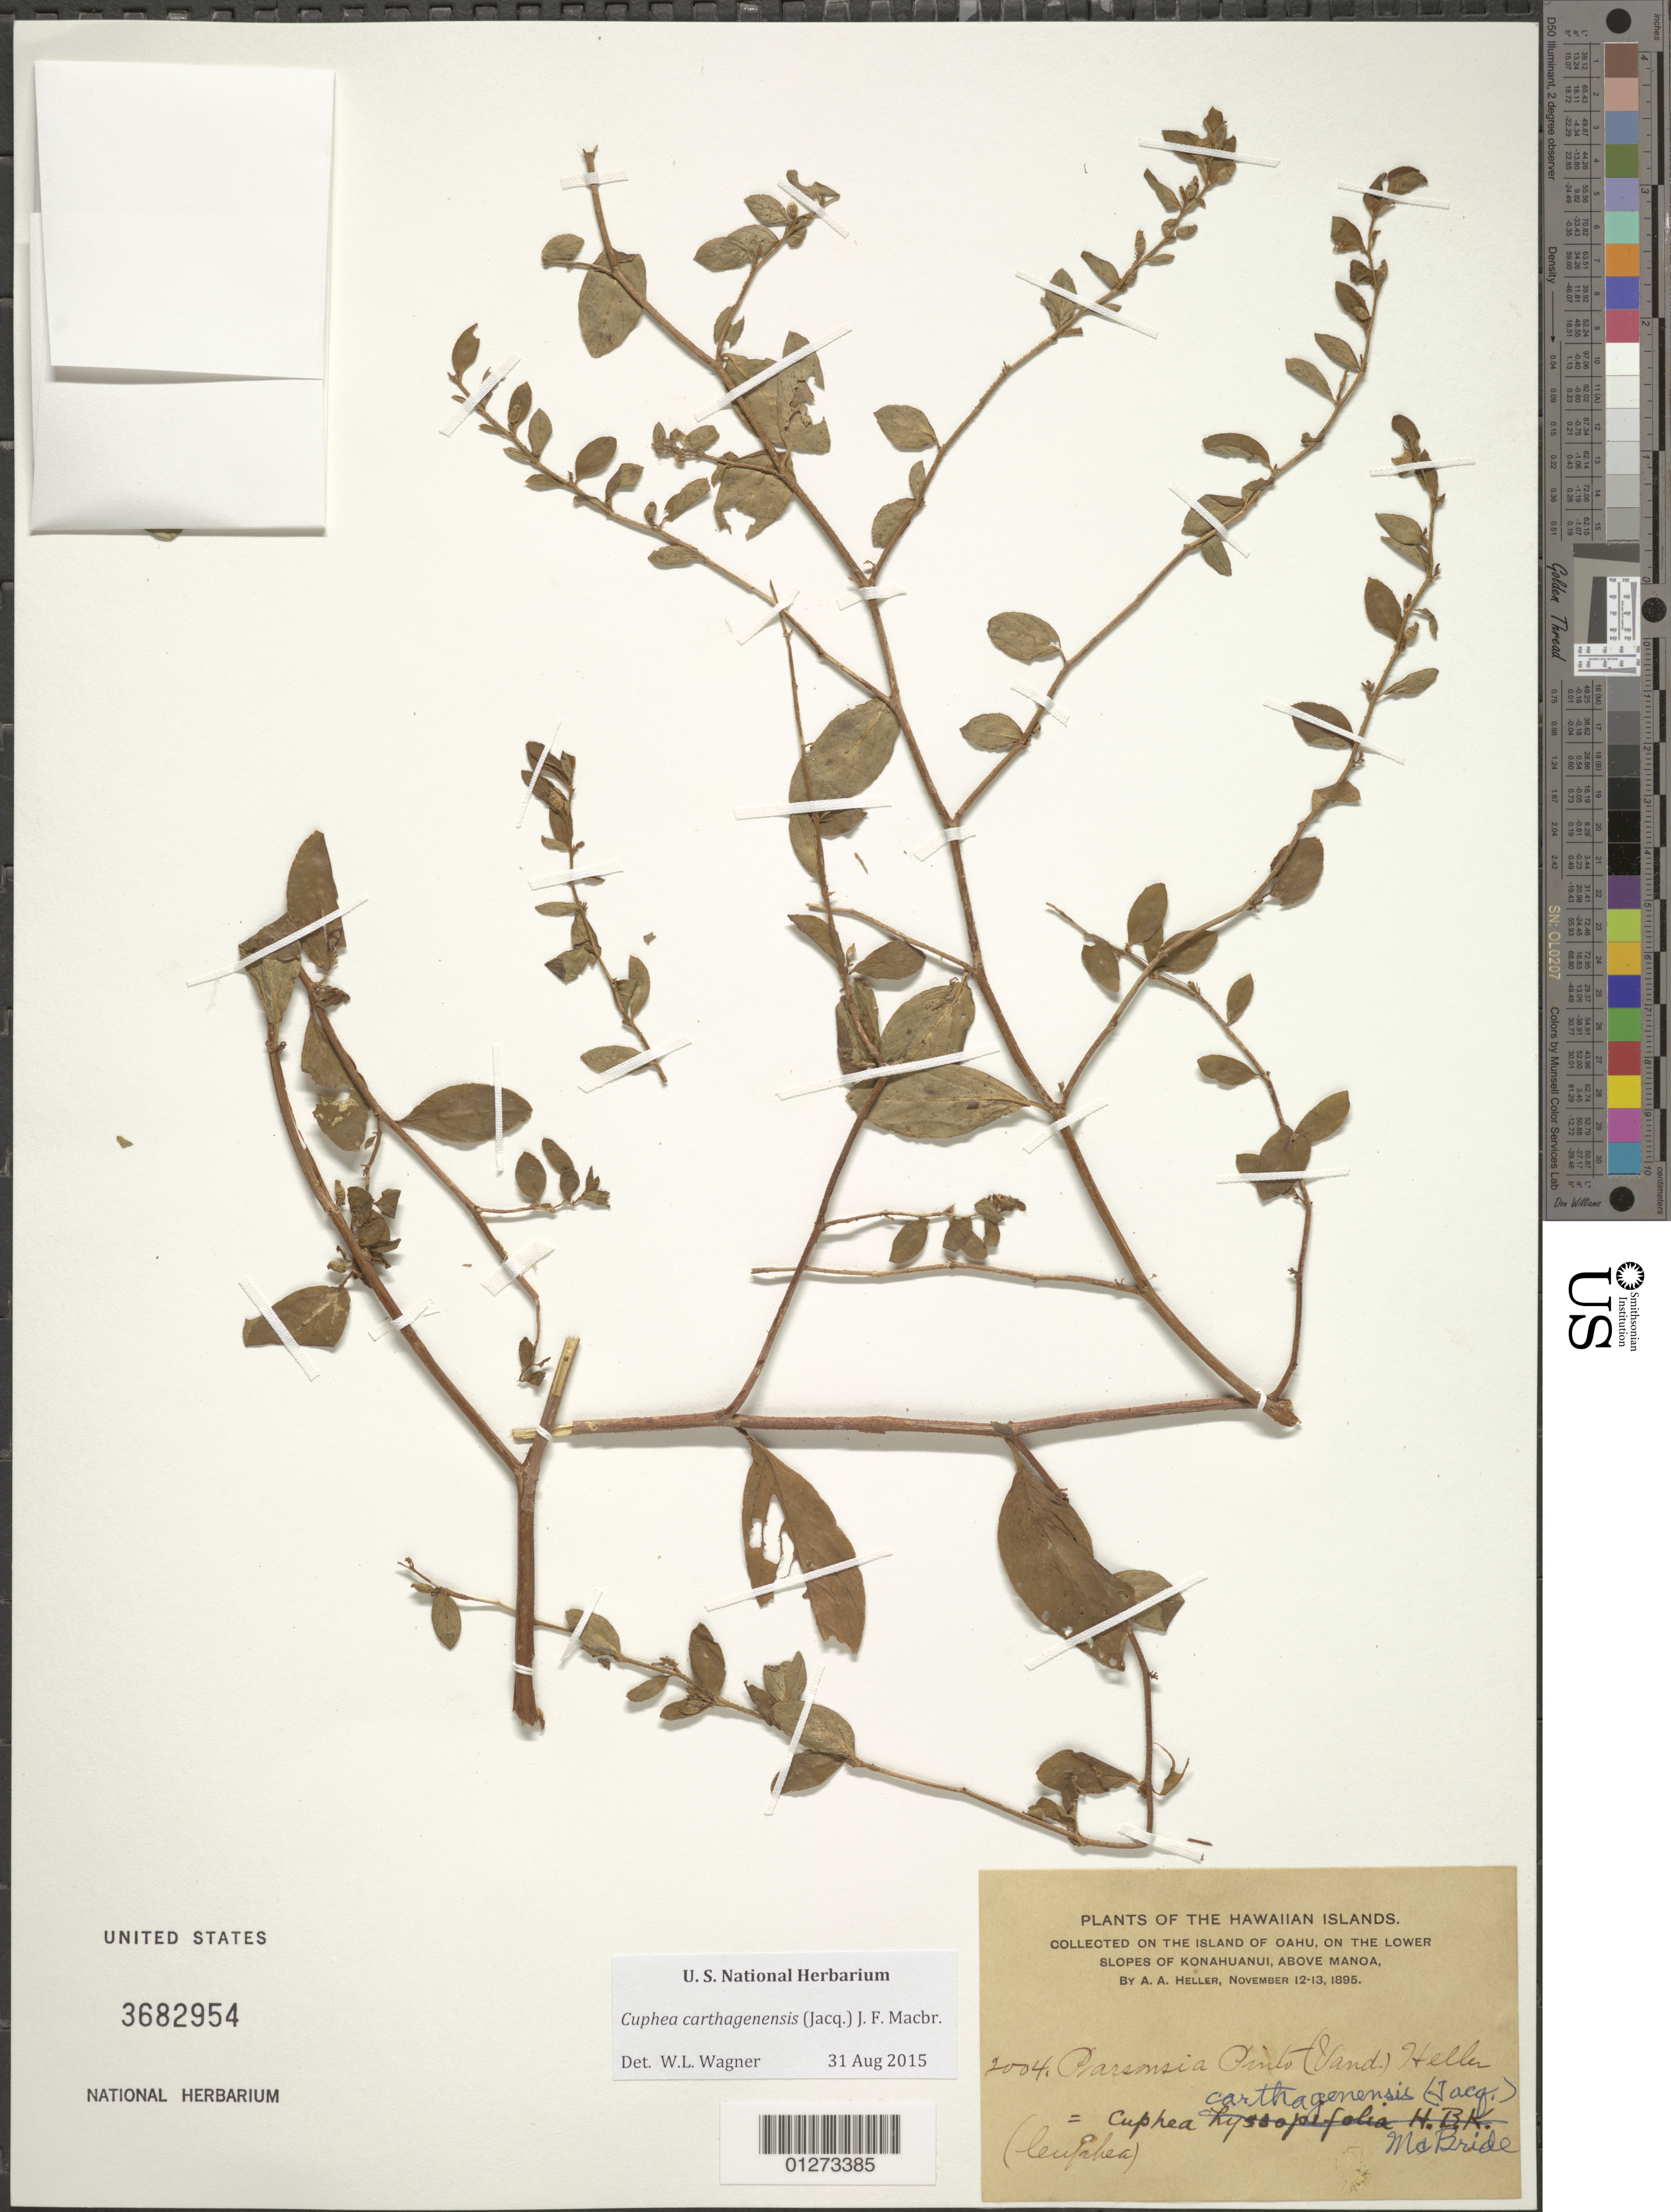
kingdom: Plantae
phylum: Tracheophyta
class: Magnoliopsida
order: Myrtales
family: Lythraceae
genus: Cuphea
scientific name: Cuphea carthagenensis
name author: (Jacq.) J.F. Macbr.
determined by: Wagner, W. L., (BOT), Smithsonian Institution - National Museum of Natural History (UNITED STATES)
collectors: A. A. Heller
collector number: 2004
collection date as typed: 12 Nov 1895 to 13 Nov 1895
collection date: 1895-11-12/1895-11-13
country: United States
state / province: Hawaii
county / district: Honolulu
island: Oahu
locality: On the lower slopes of Konahuanui, above Manoa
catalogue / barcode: US 3682954